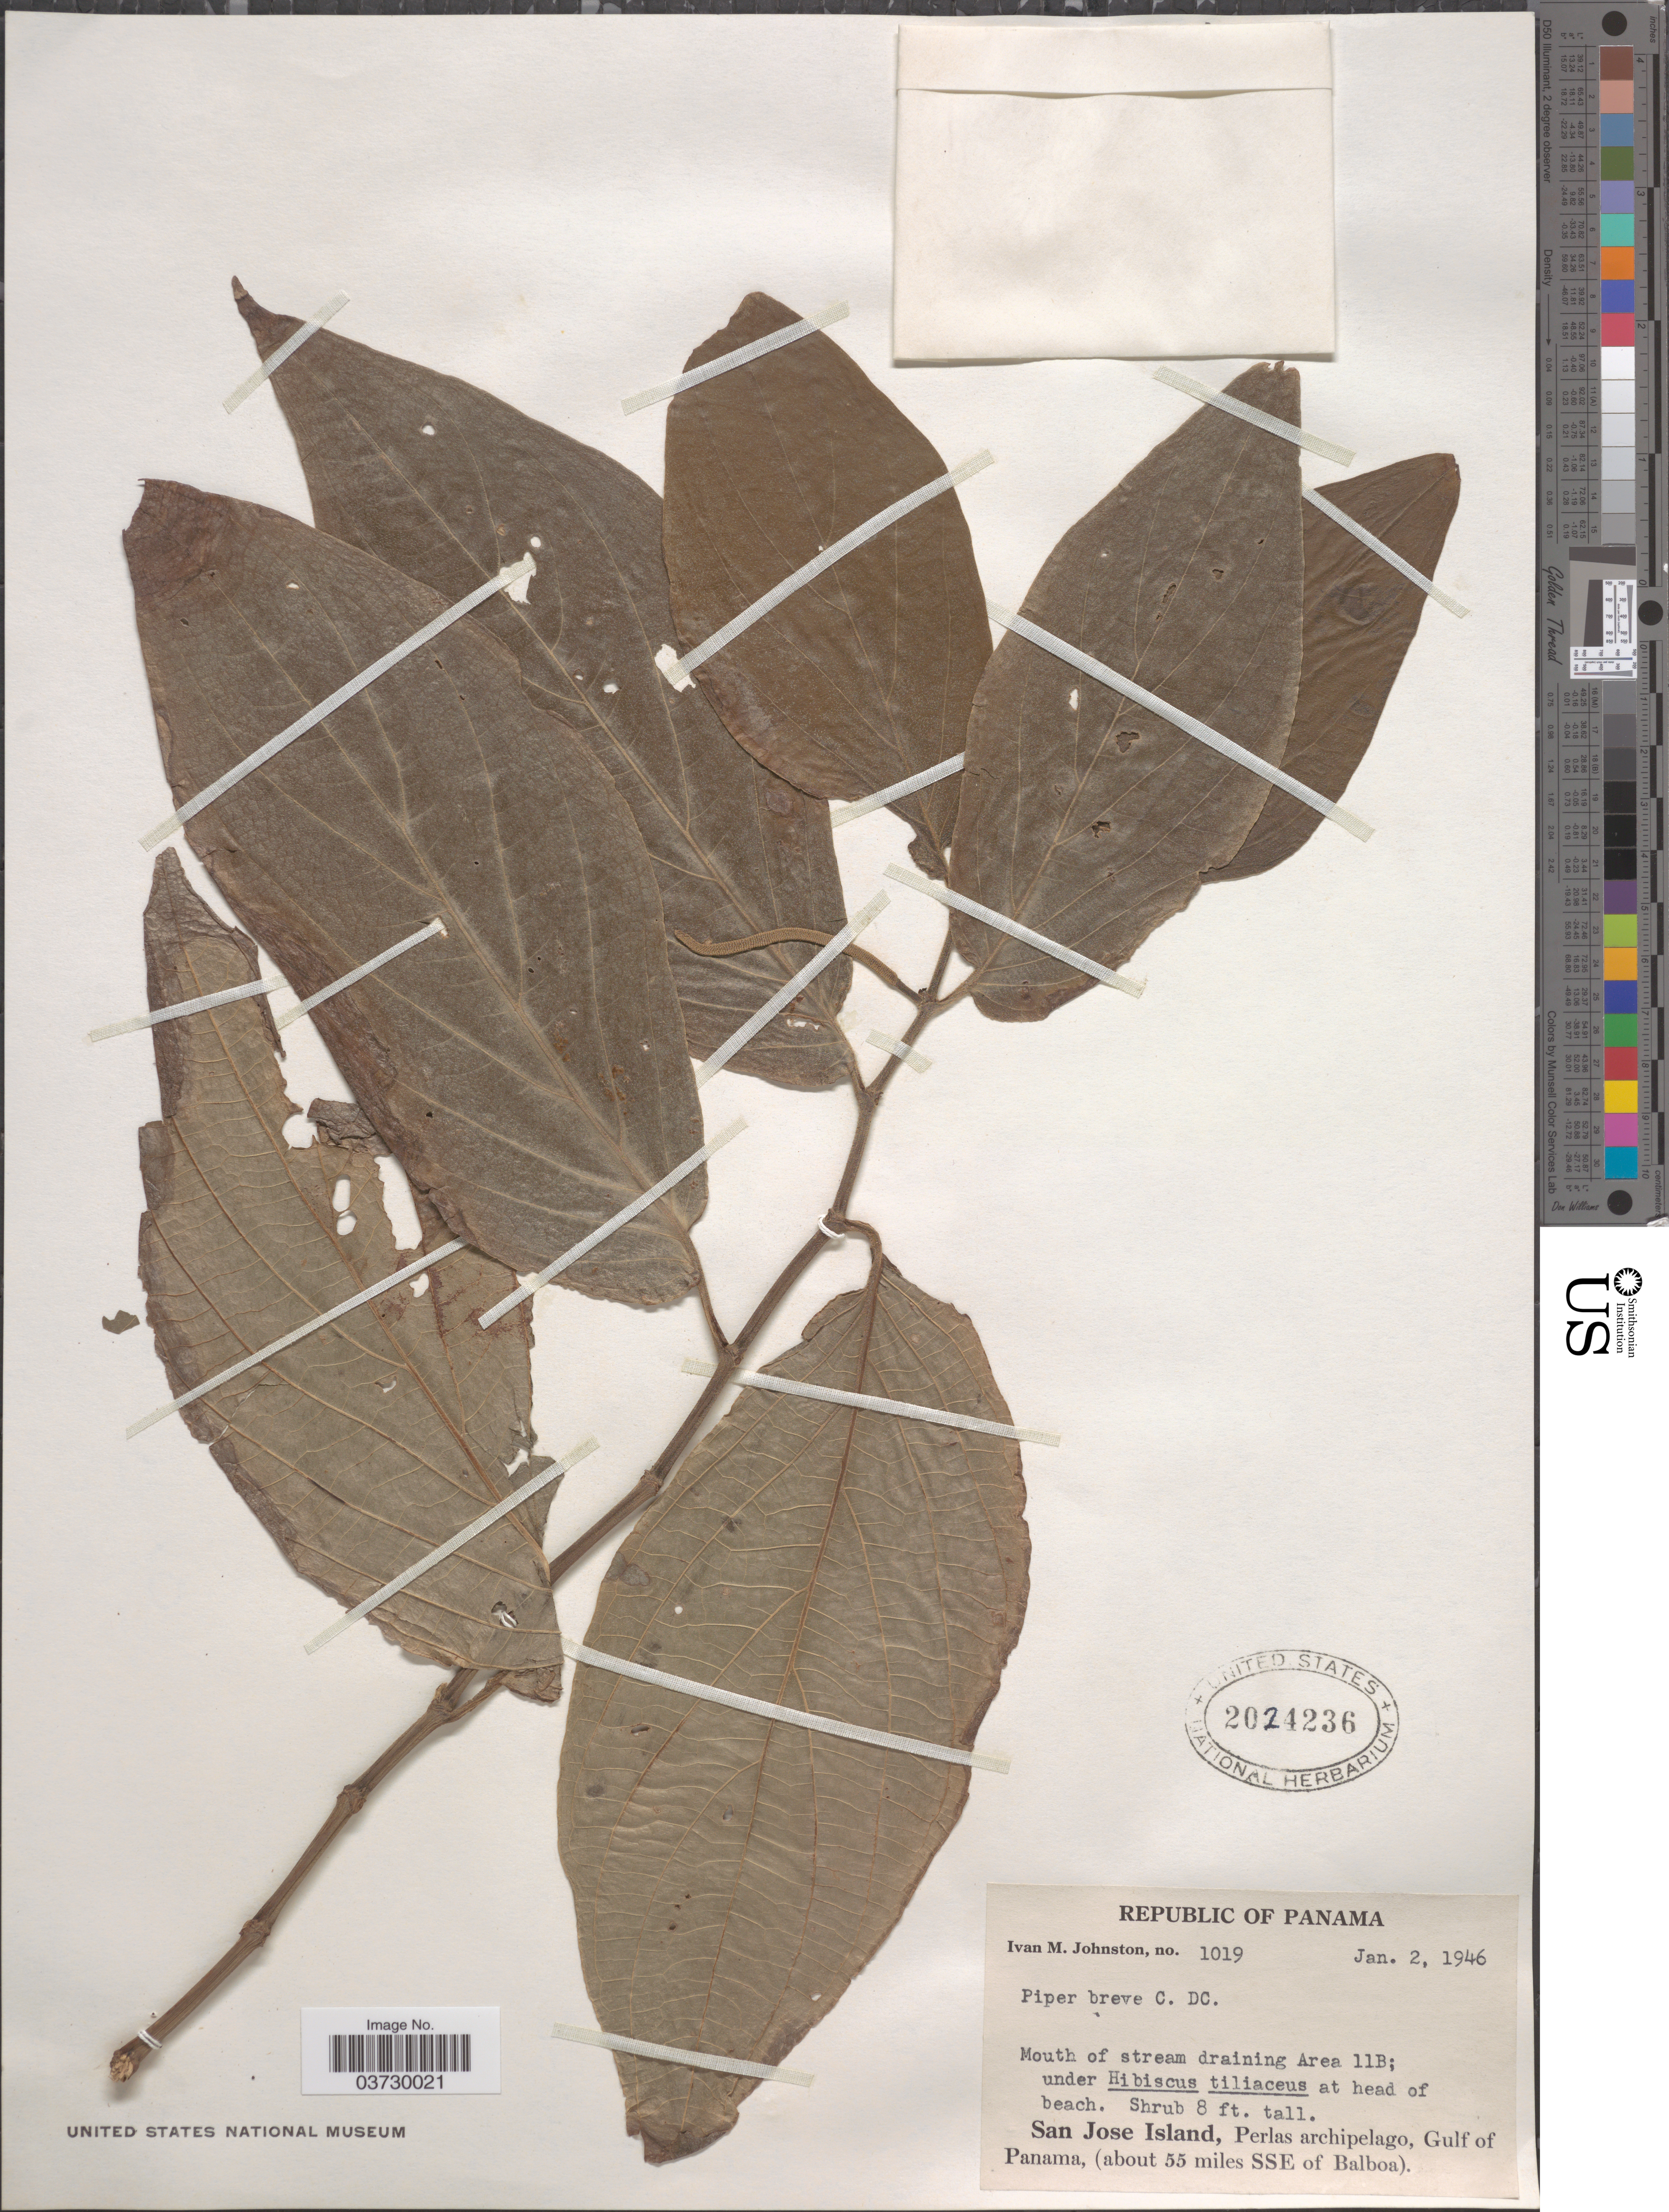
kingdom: Plantae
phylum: Tracheophyta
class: Magnoliopsida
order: Piperales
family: Piperaceae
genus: Piper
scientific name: Piper breve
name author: C. DC. in Trel.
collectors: I.M. Johnston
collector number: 1019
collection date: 1946-01-02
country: Panama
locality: Mouth of stream draining Area 11B; under Hibiscus tiliaceus at head of beach. San Jose Island, Perlas archipelago, Gulf of Panama, (about 55 SSE of Balboa).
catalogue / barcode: US 2024236